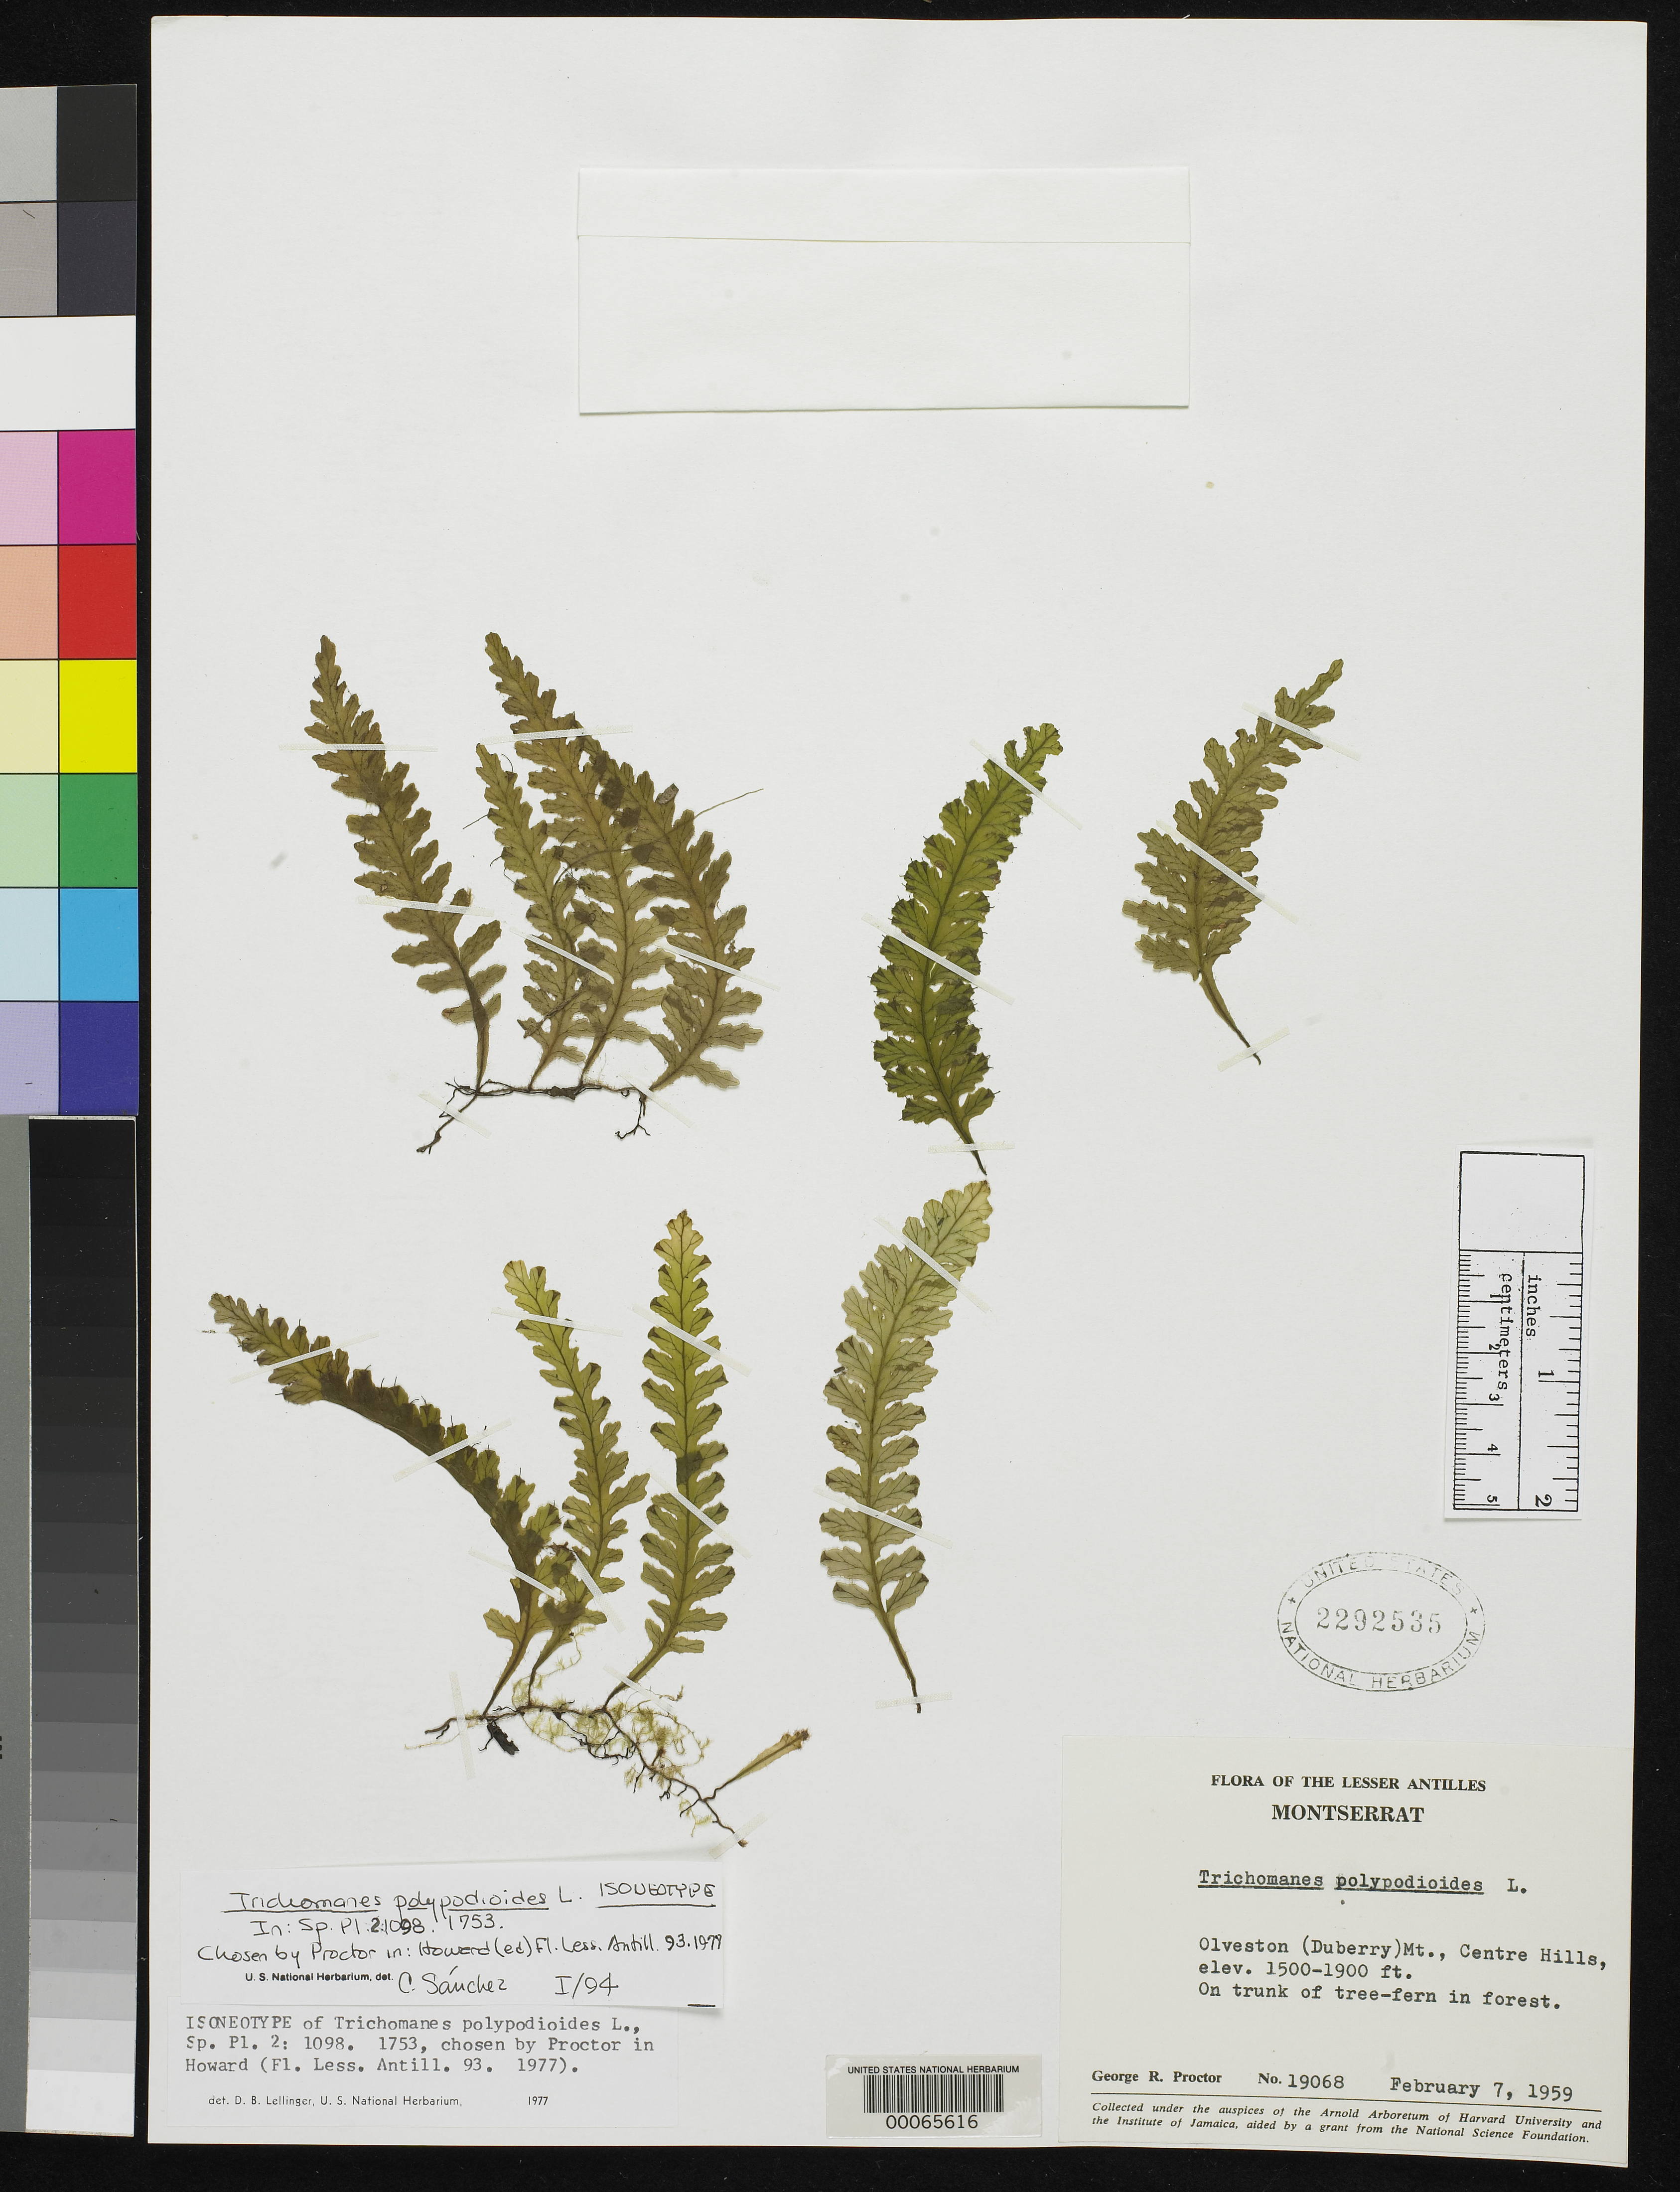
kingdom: Plantae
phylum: Tracheophyta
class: Polypodiopsida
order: Hymenophyllales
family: Hymenophyllaceae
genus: Trichomanes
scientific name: Trichomanes polypodioides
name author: L.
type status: Isoneotype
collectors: G. R. Proctor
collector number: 19068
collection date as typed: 07 Feb 1959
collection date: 1959-02-07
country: Spain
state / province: Catalunya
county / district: Barcelona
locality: Montserrat, Olveston, Duberry Mt. Centre Hills.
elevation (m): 457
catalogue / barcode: US 2292535